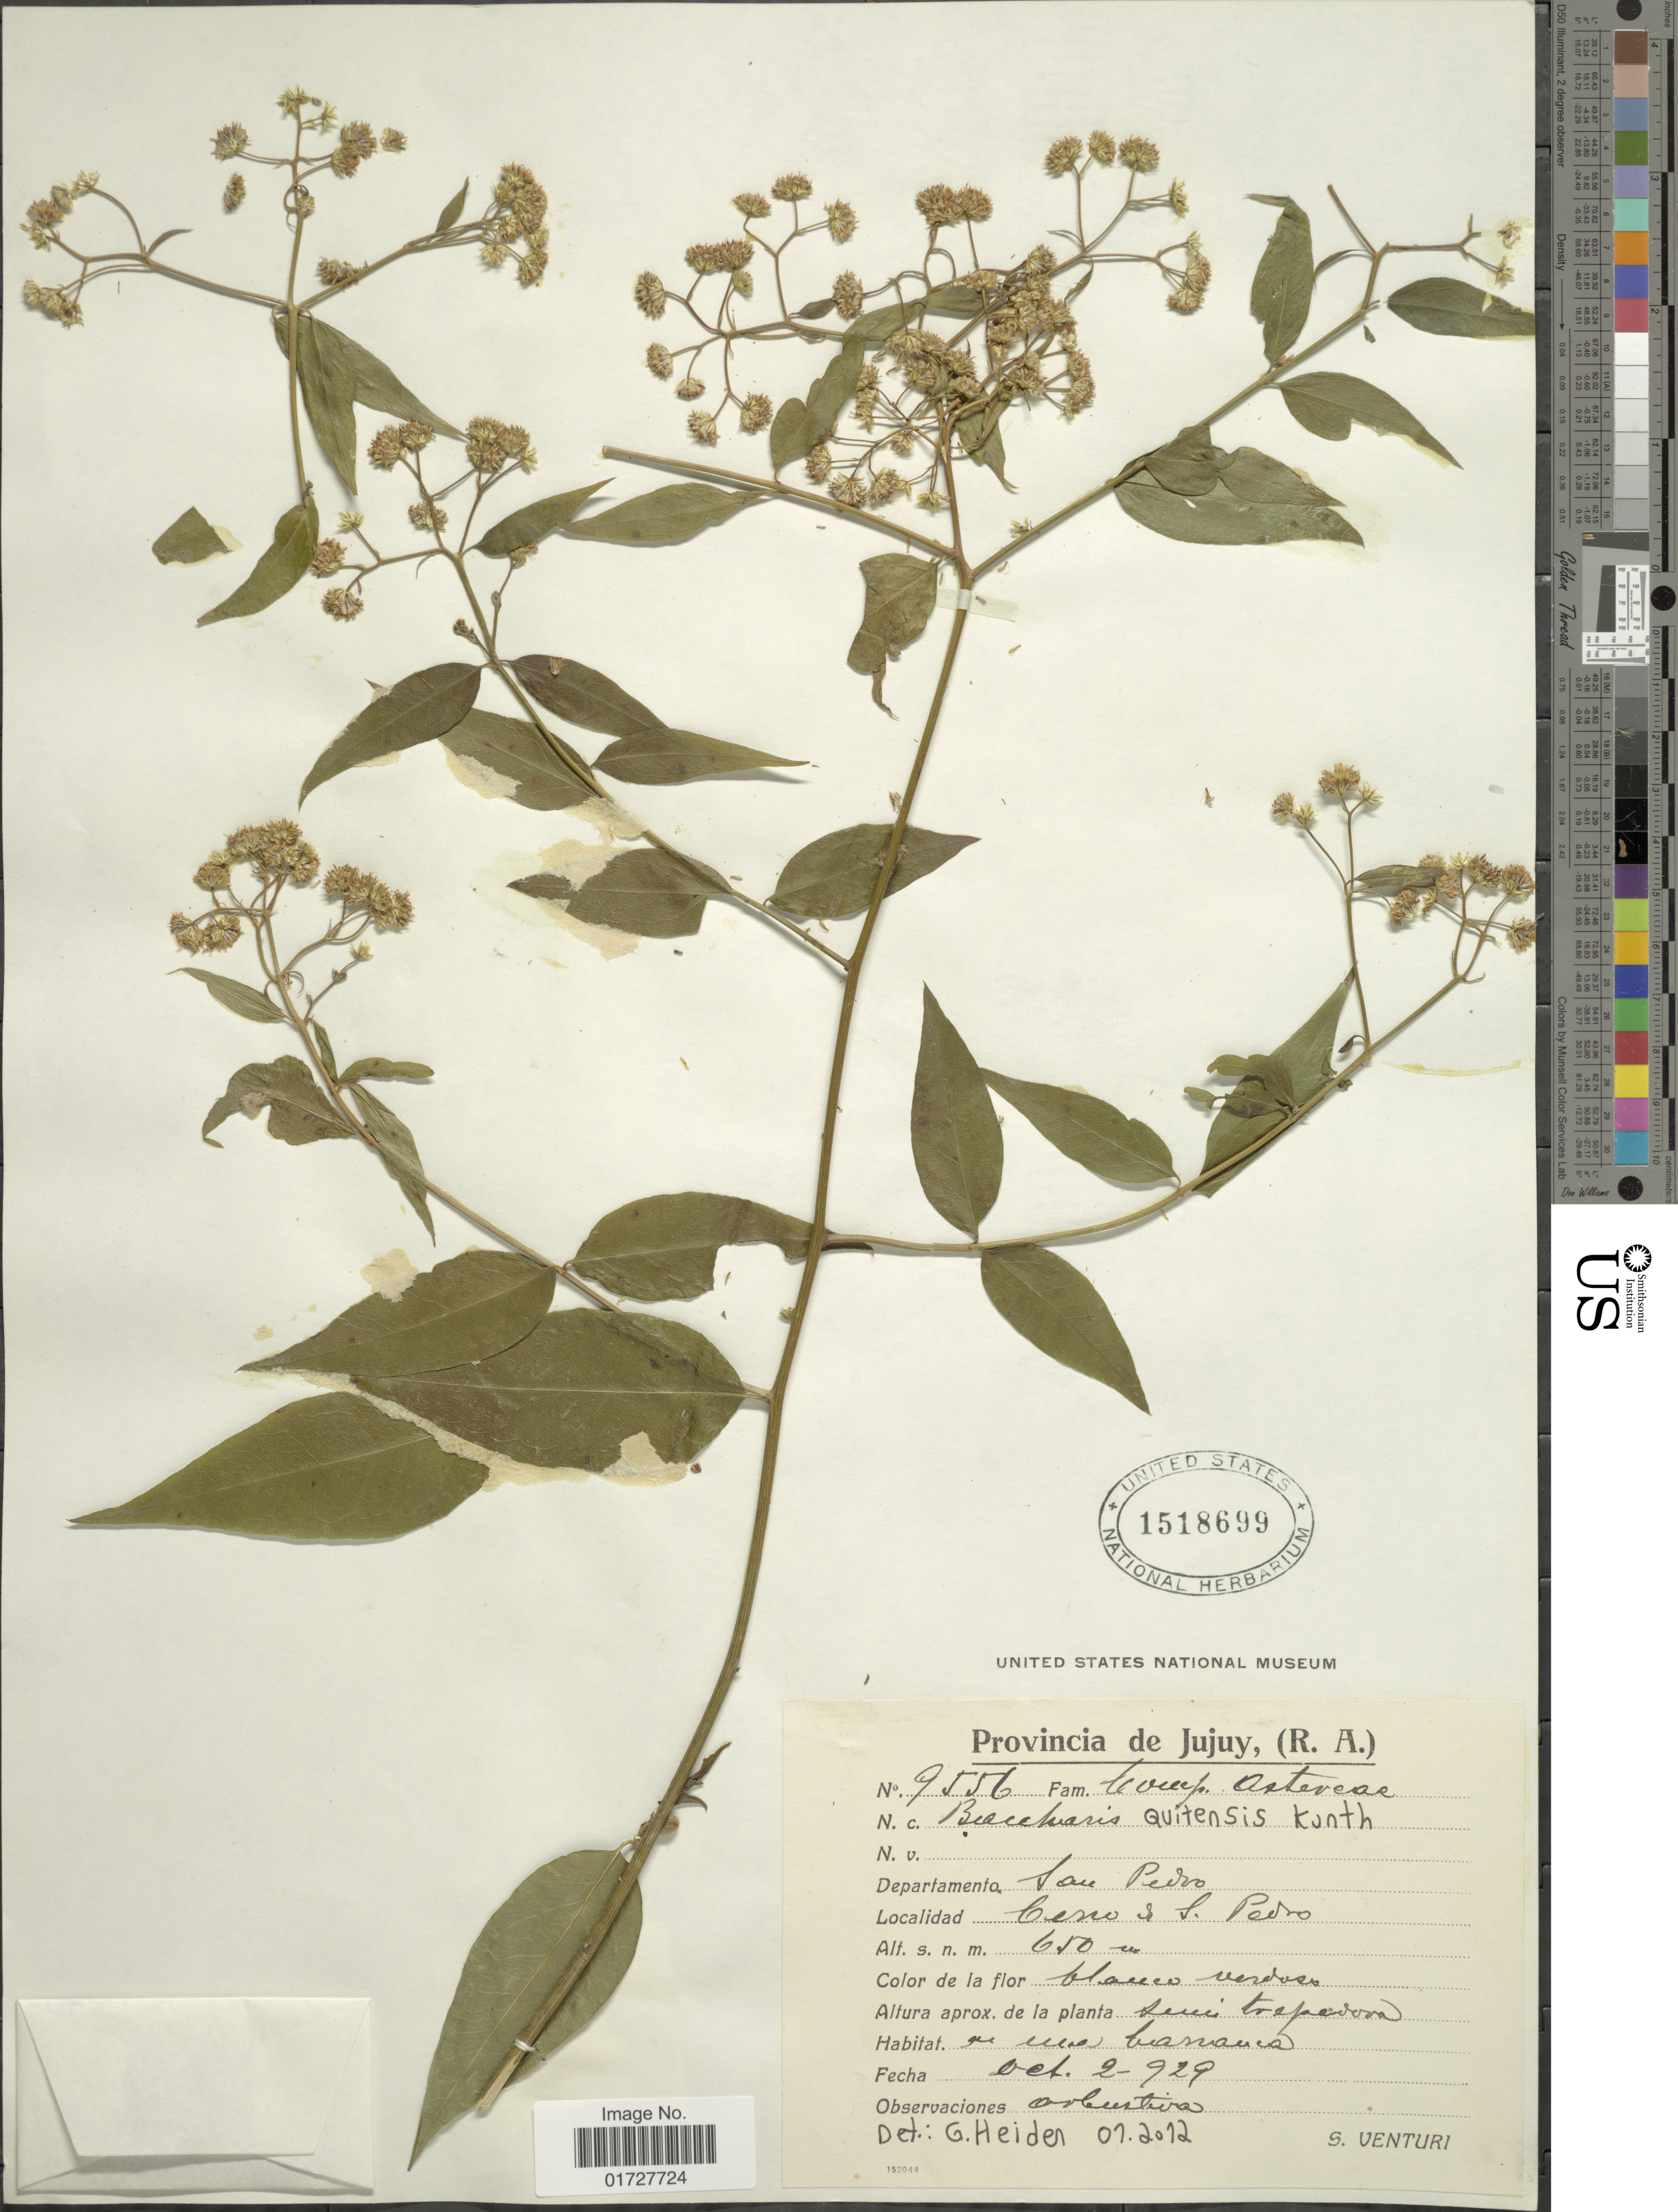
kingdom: Plantae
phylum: Tracheophyta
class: Magnoliopsida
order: Asterales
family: Asteraceae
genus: Baccharis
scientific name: Baccharis quitensis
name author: Kunth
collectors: S. Venturi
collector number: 9556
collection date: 1929-10-02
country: Argentina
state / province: Jujuy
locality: Departamento San Pedro, Cerro de S. Pedro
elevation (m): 650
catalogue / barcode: US 1518699